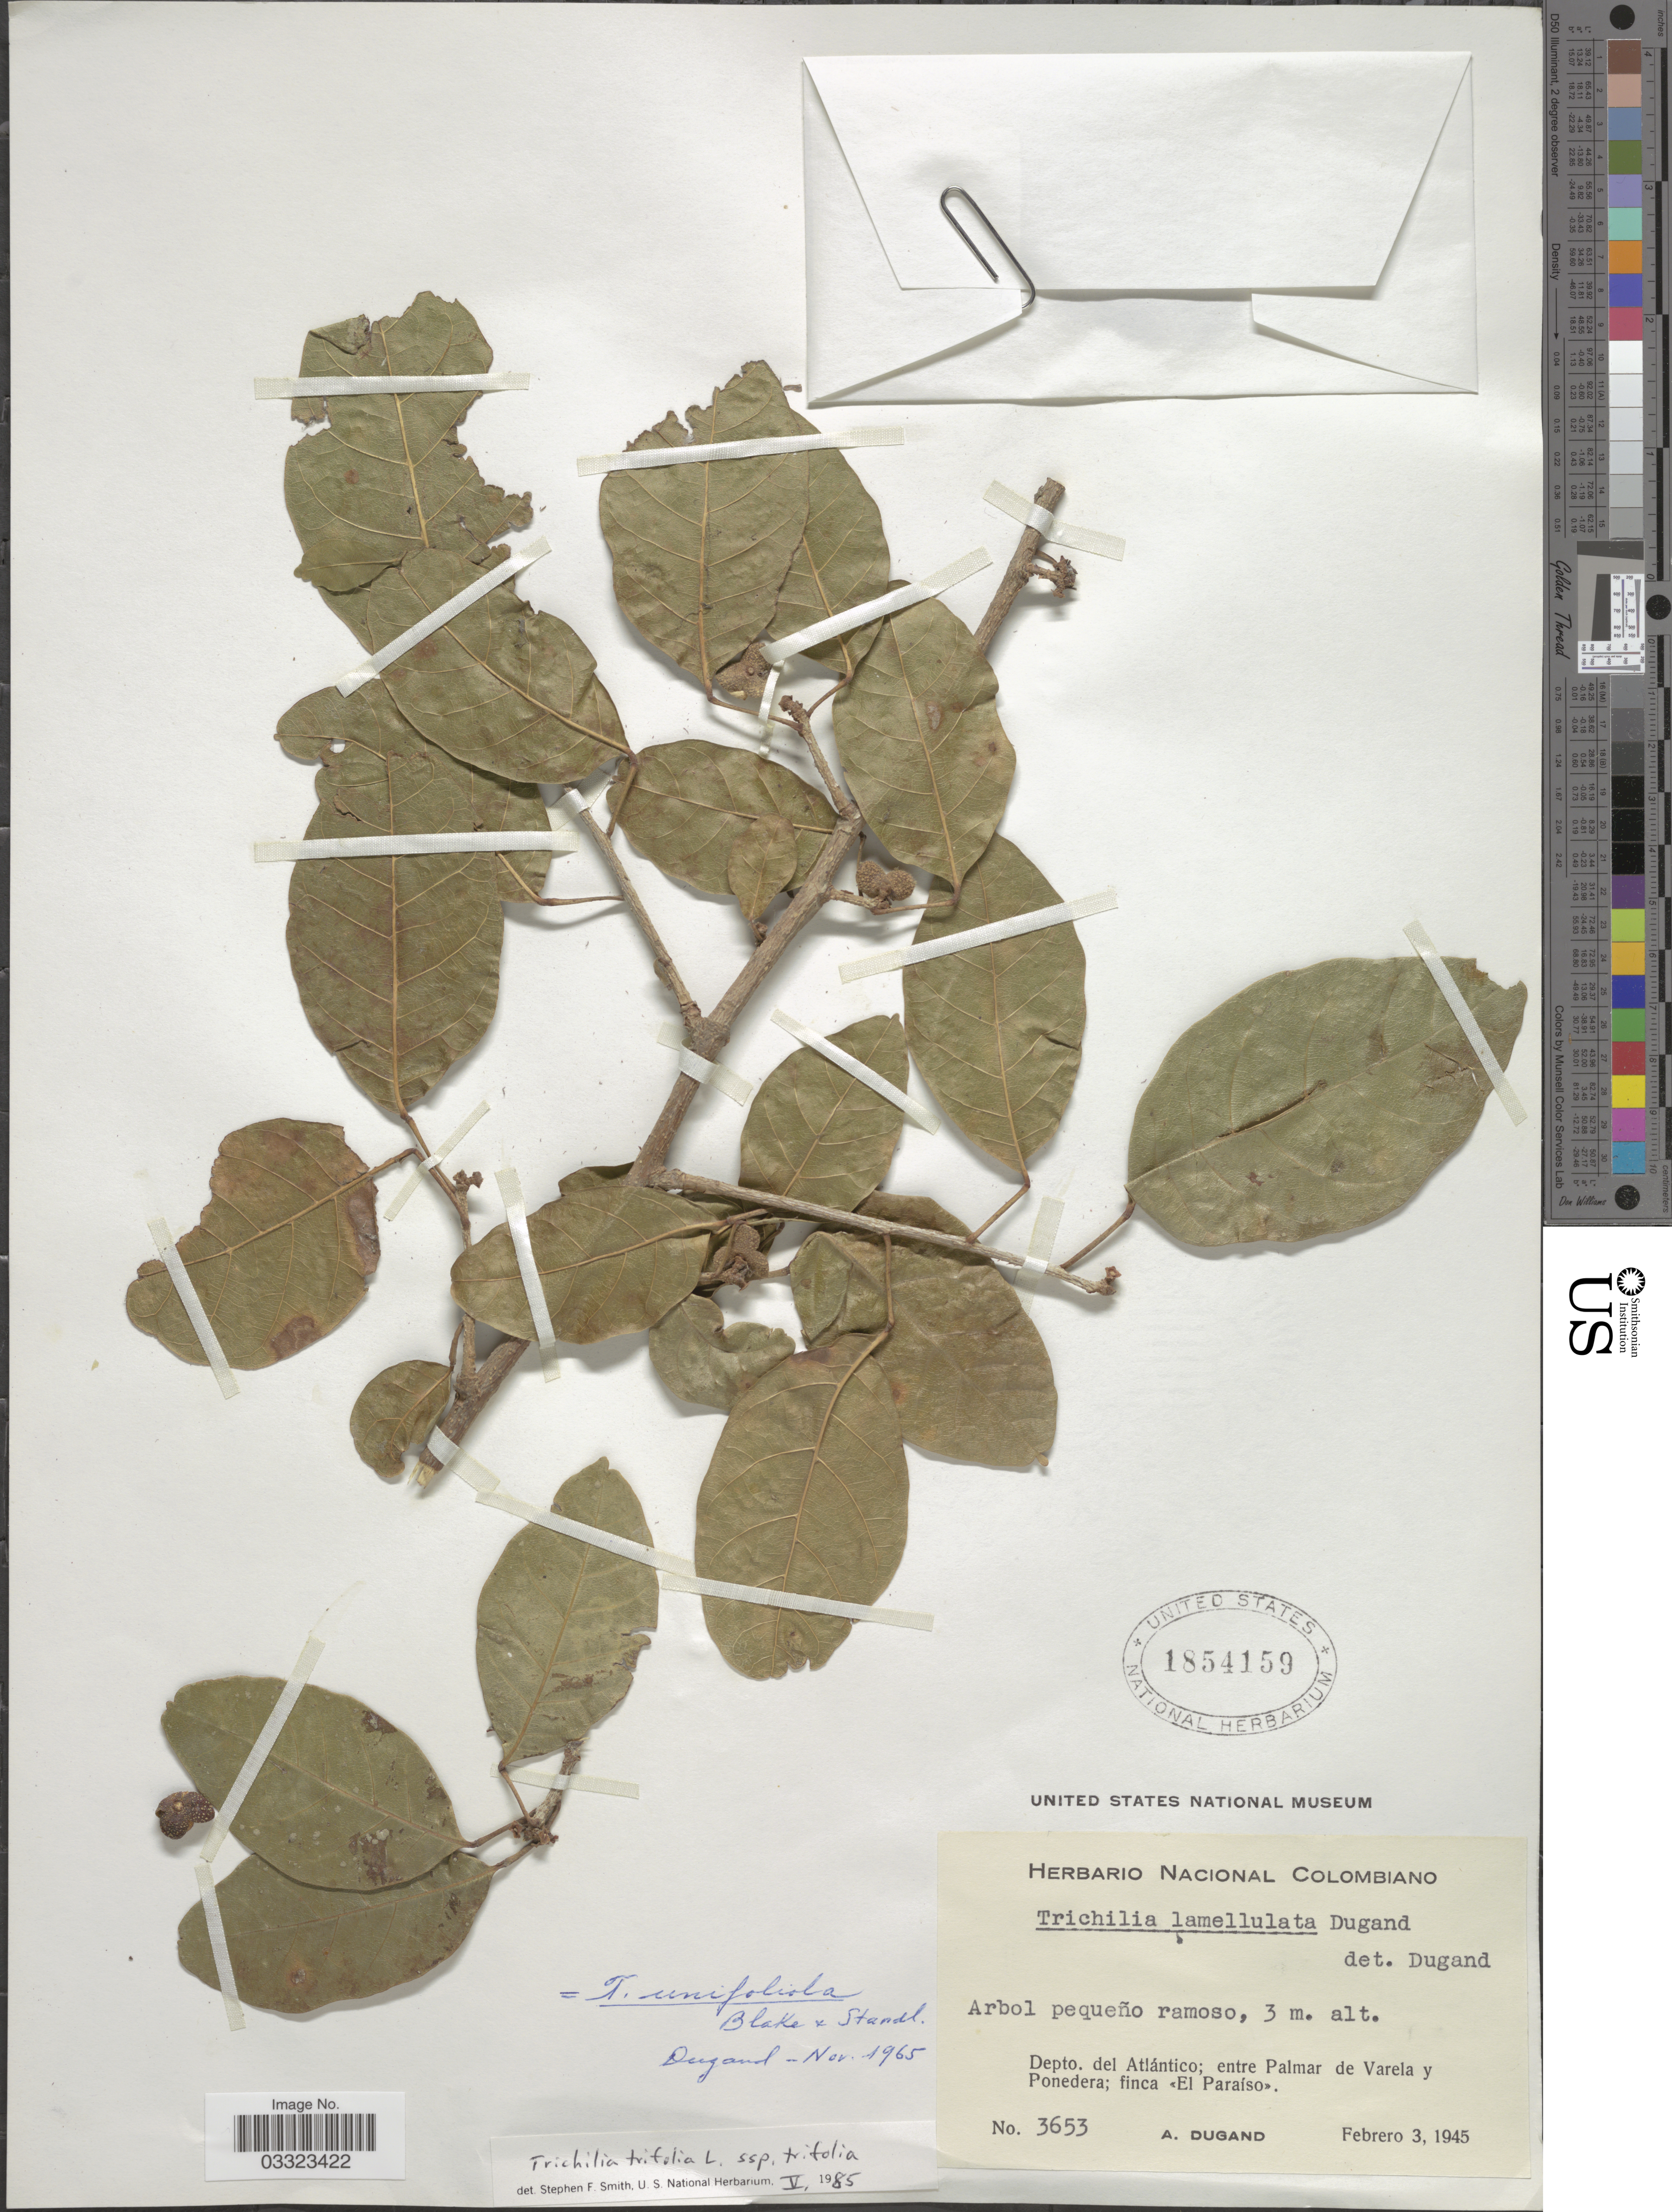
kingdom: Plantae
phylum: Tracheophyta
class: Magnoliopsida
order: Sapindales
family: Meliaceae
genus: Trichilia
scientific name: Trichilia trifolia subsp. trifolia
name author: L.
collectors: A. Dugand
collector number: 3653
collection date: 1945-02-03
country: Colombia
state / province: Atlántico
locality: Depto. del Atlántico; entre Palmar de Varela y Ponedera; finca <<El Paraíso>>.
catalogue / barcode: US 1854159